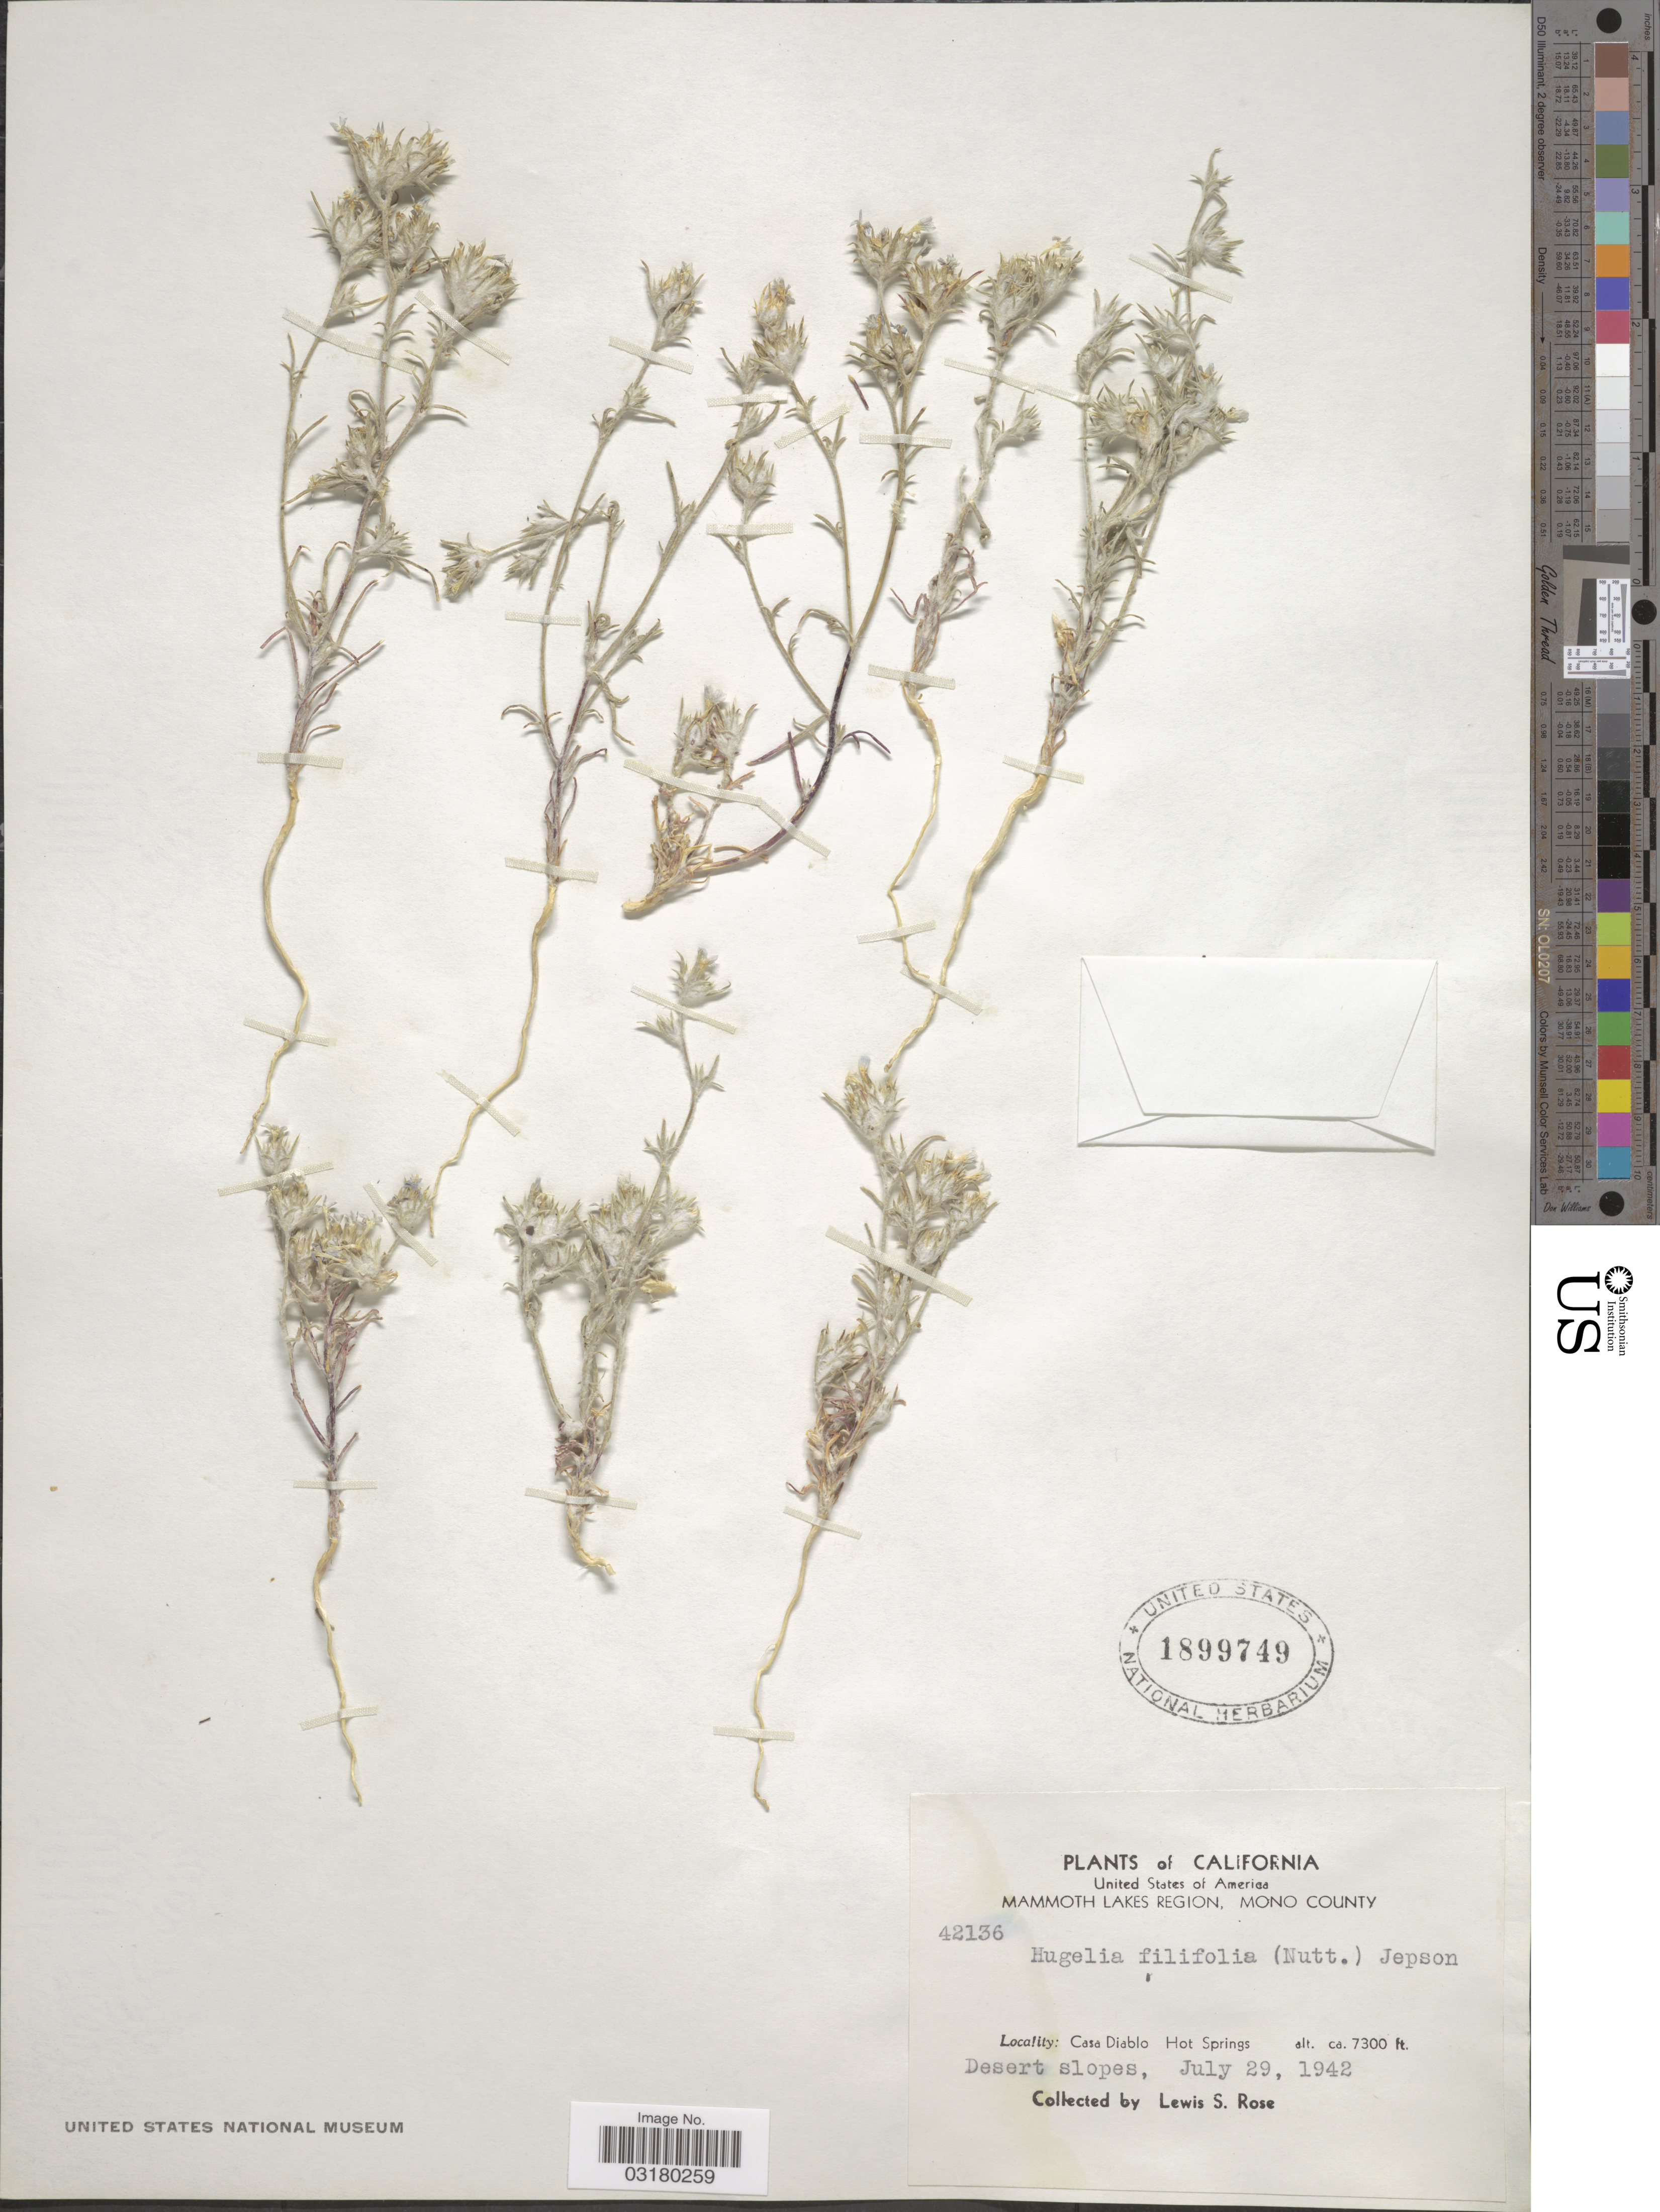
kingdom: Plantae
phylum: Tracheophyta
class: Magnoliopsida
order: Ericales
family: Polemoniaceae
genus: Eriastrum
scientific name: Eriastrum filifolium (Nutt.) Wooton & Standl.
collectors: L. S. Rose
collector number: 42136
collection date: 1942-07-29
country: United States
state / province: California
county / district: Mono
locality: Mammoth Lakes Region, Mono County. Casa Diablo. Hot Springs.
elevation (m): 2225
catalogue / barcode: US 1899749